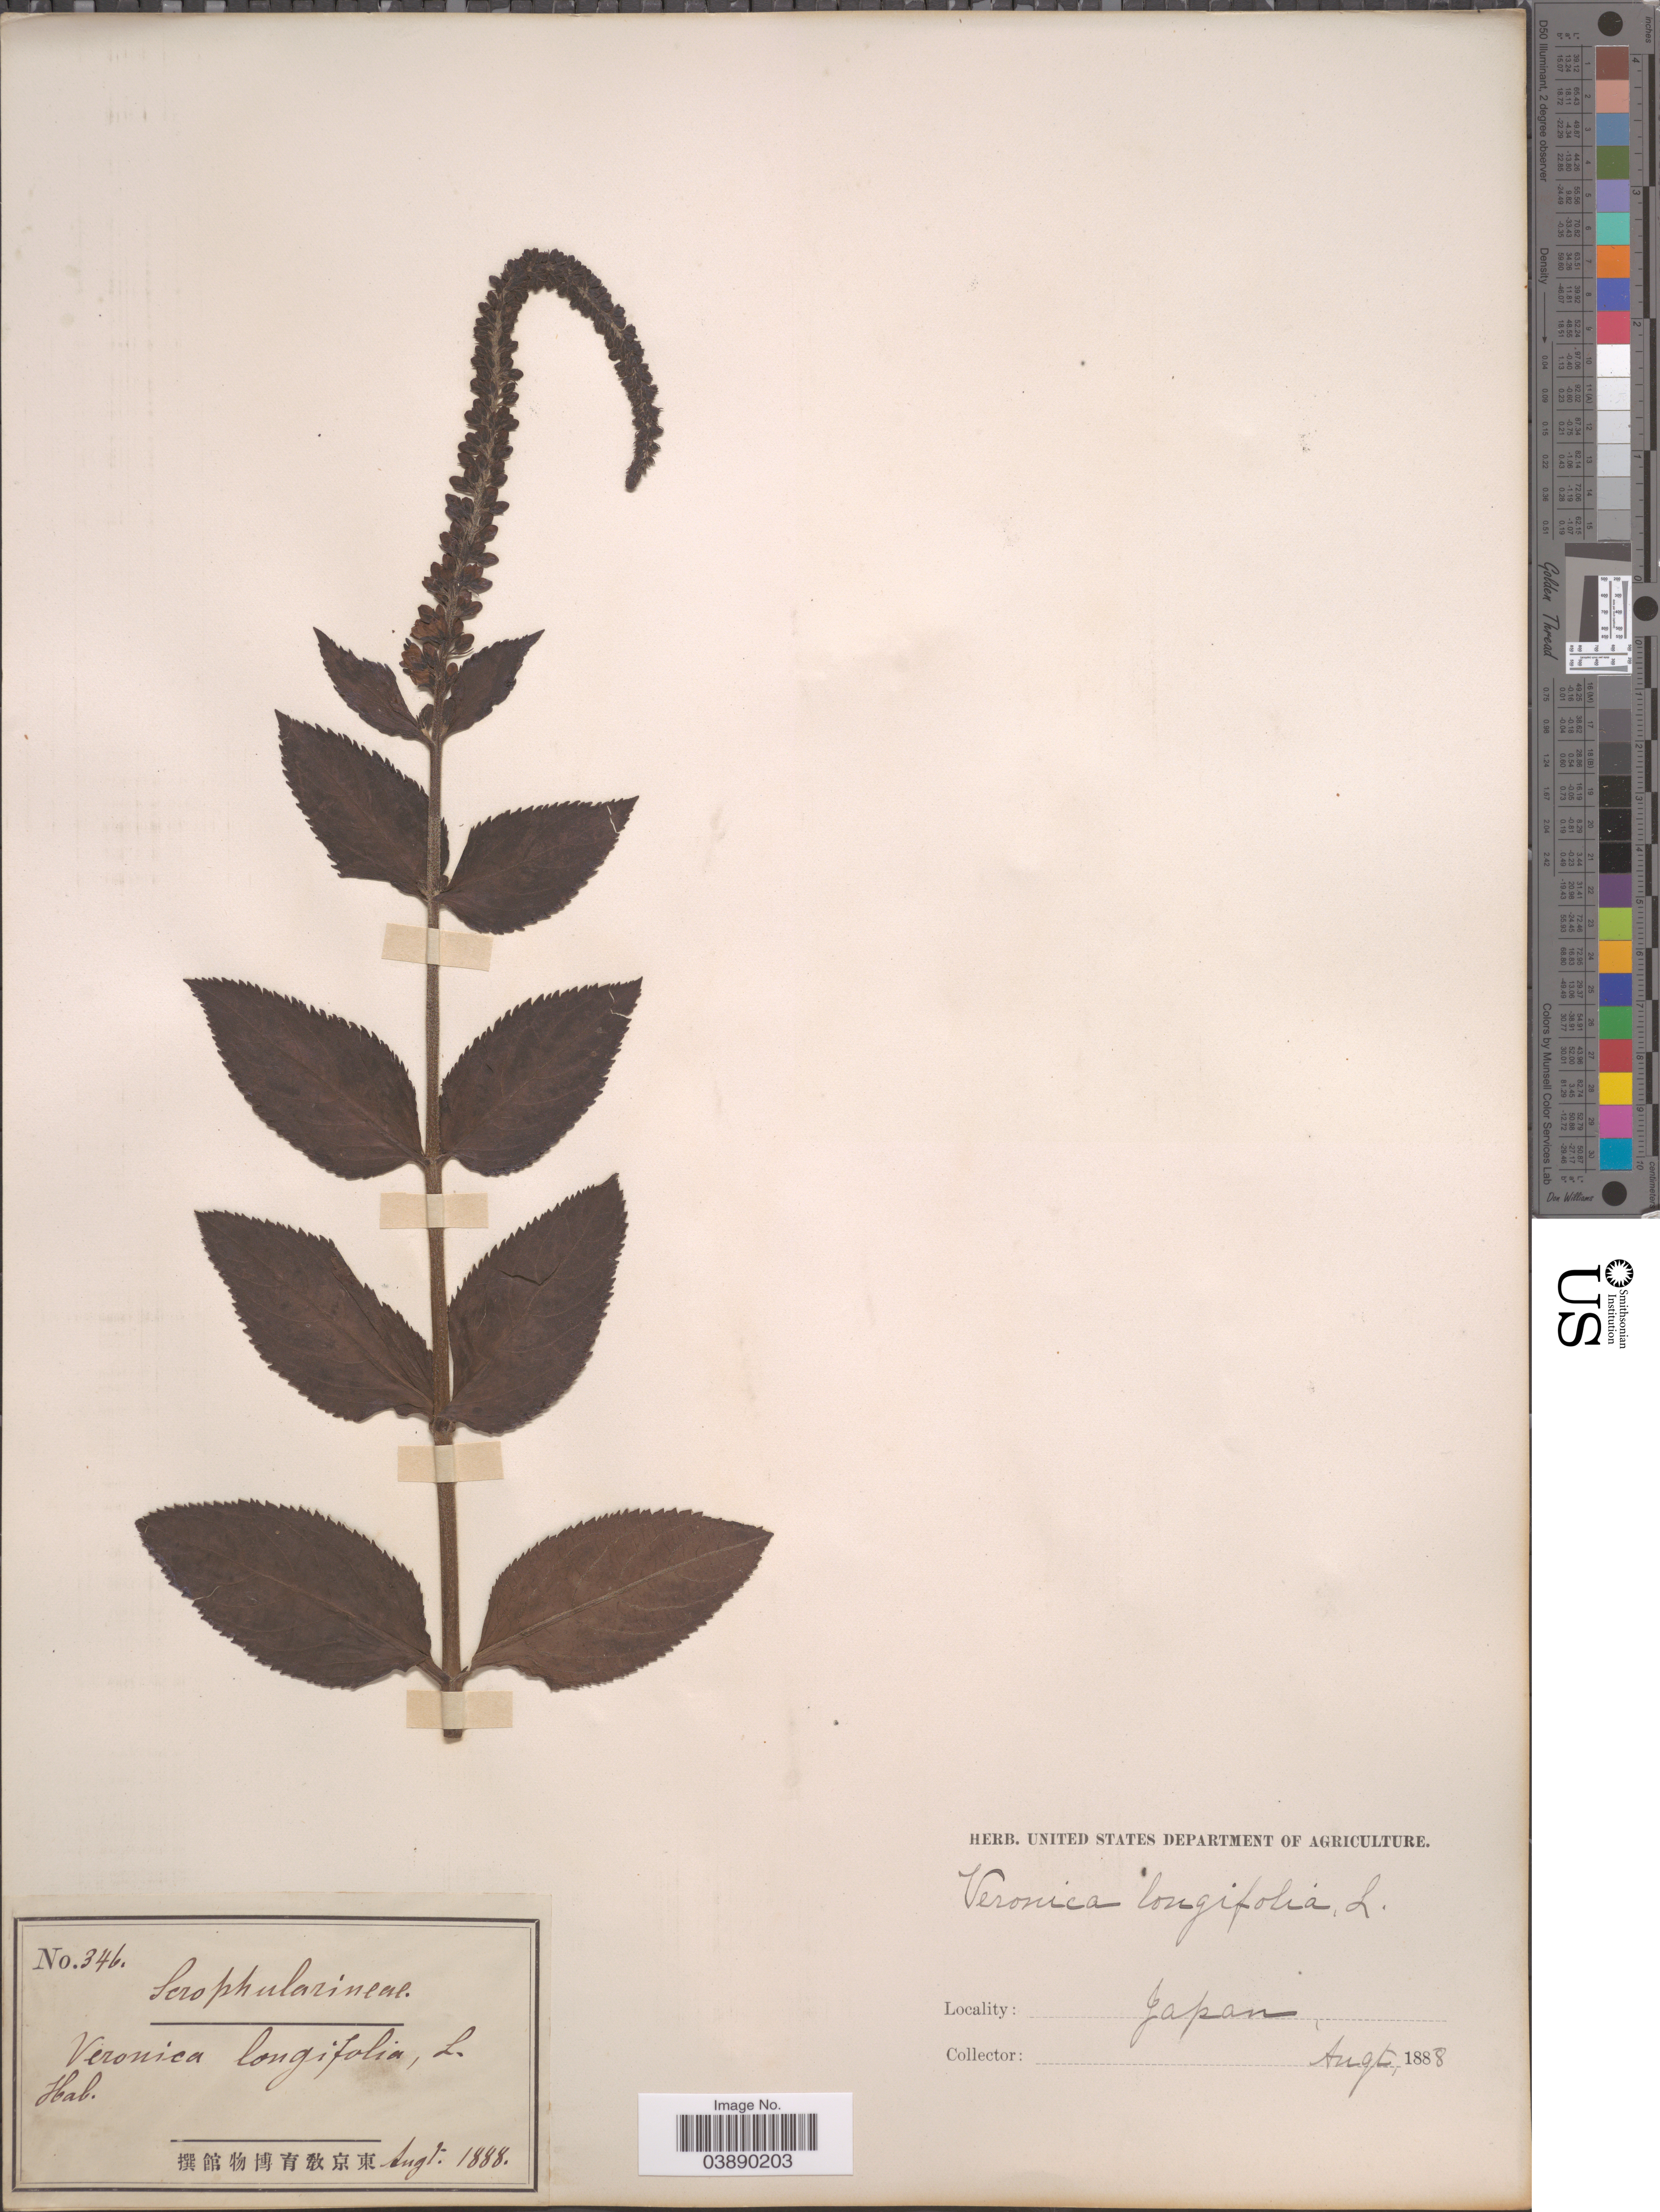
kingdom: Plantae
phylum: Tracheophyta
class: Magnoliopsida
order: Lamiales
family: Plantaginaceae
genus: Veronica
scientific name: Veronica longifolia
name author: L.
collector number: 346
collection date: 1888-08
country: Japan